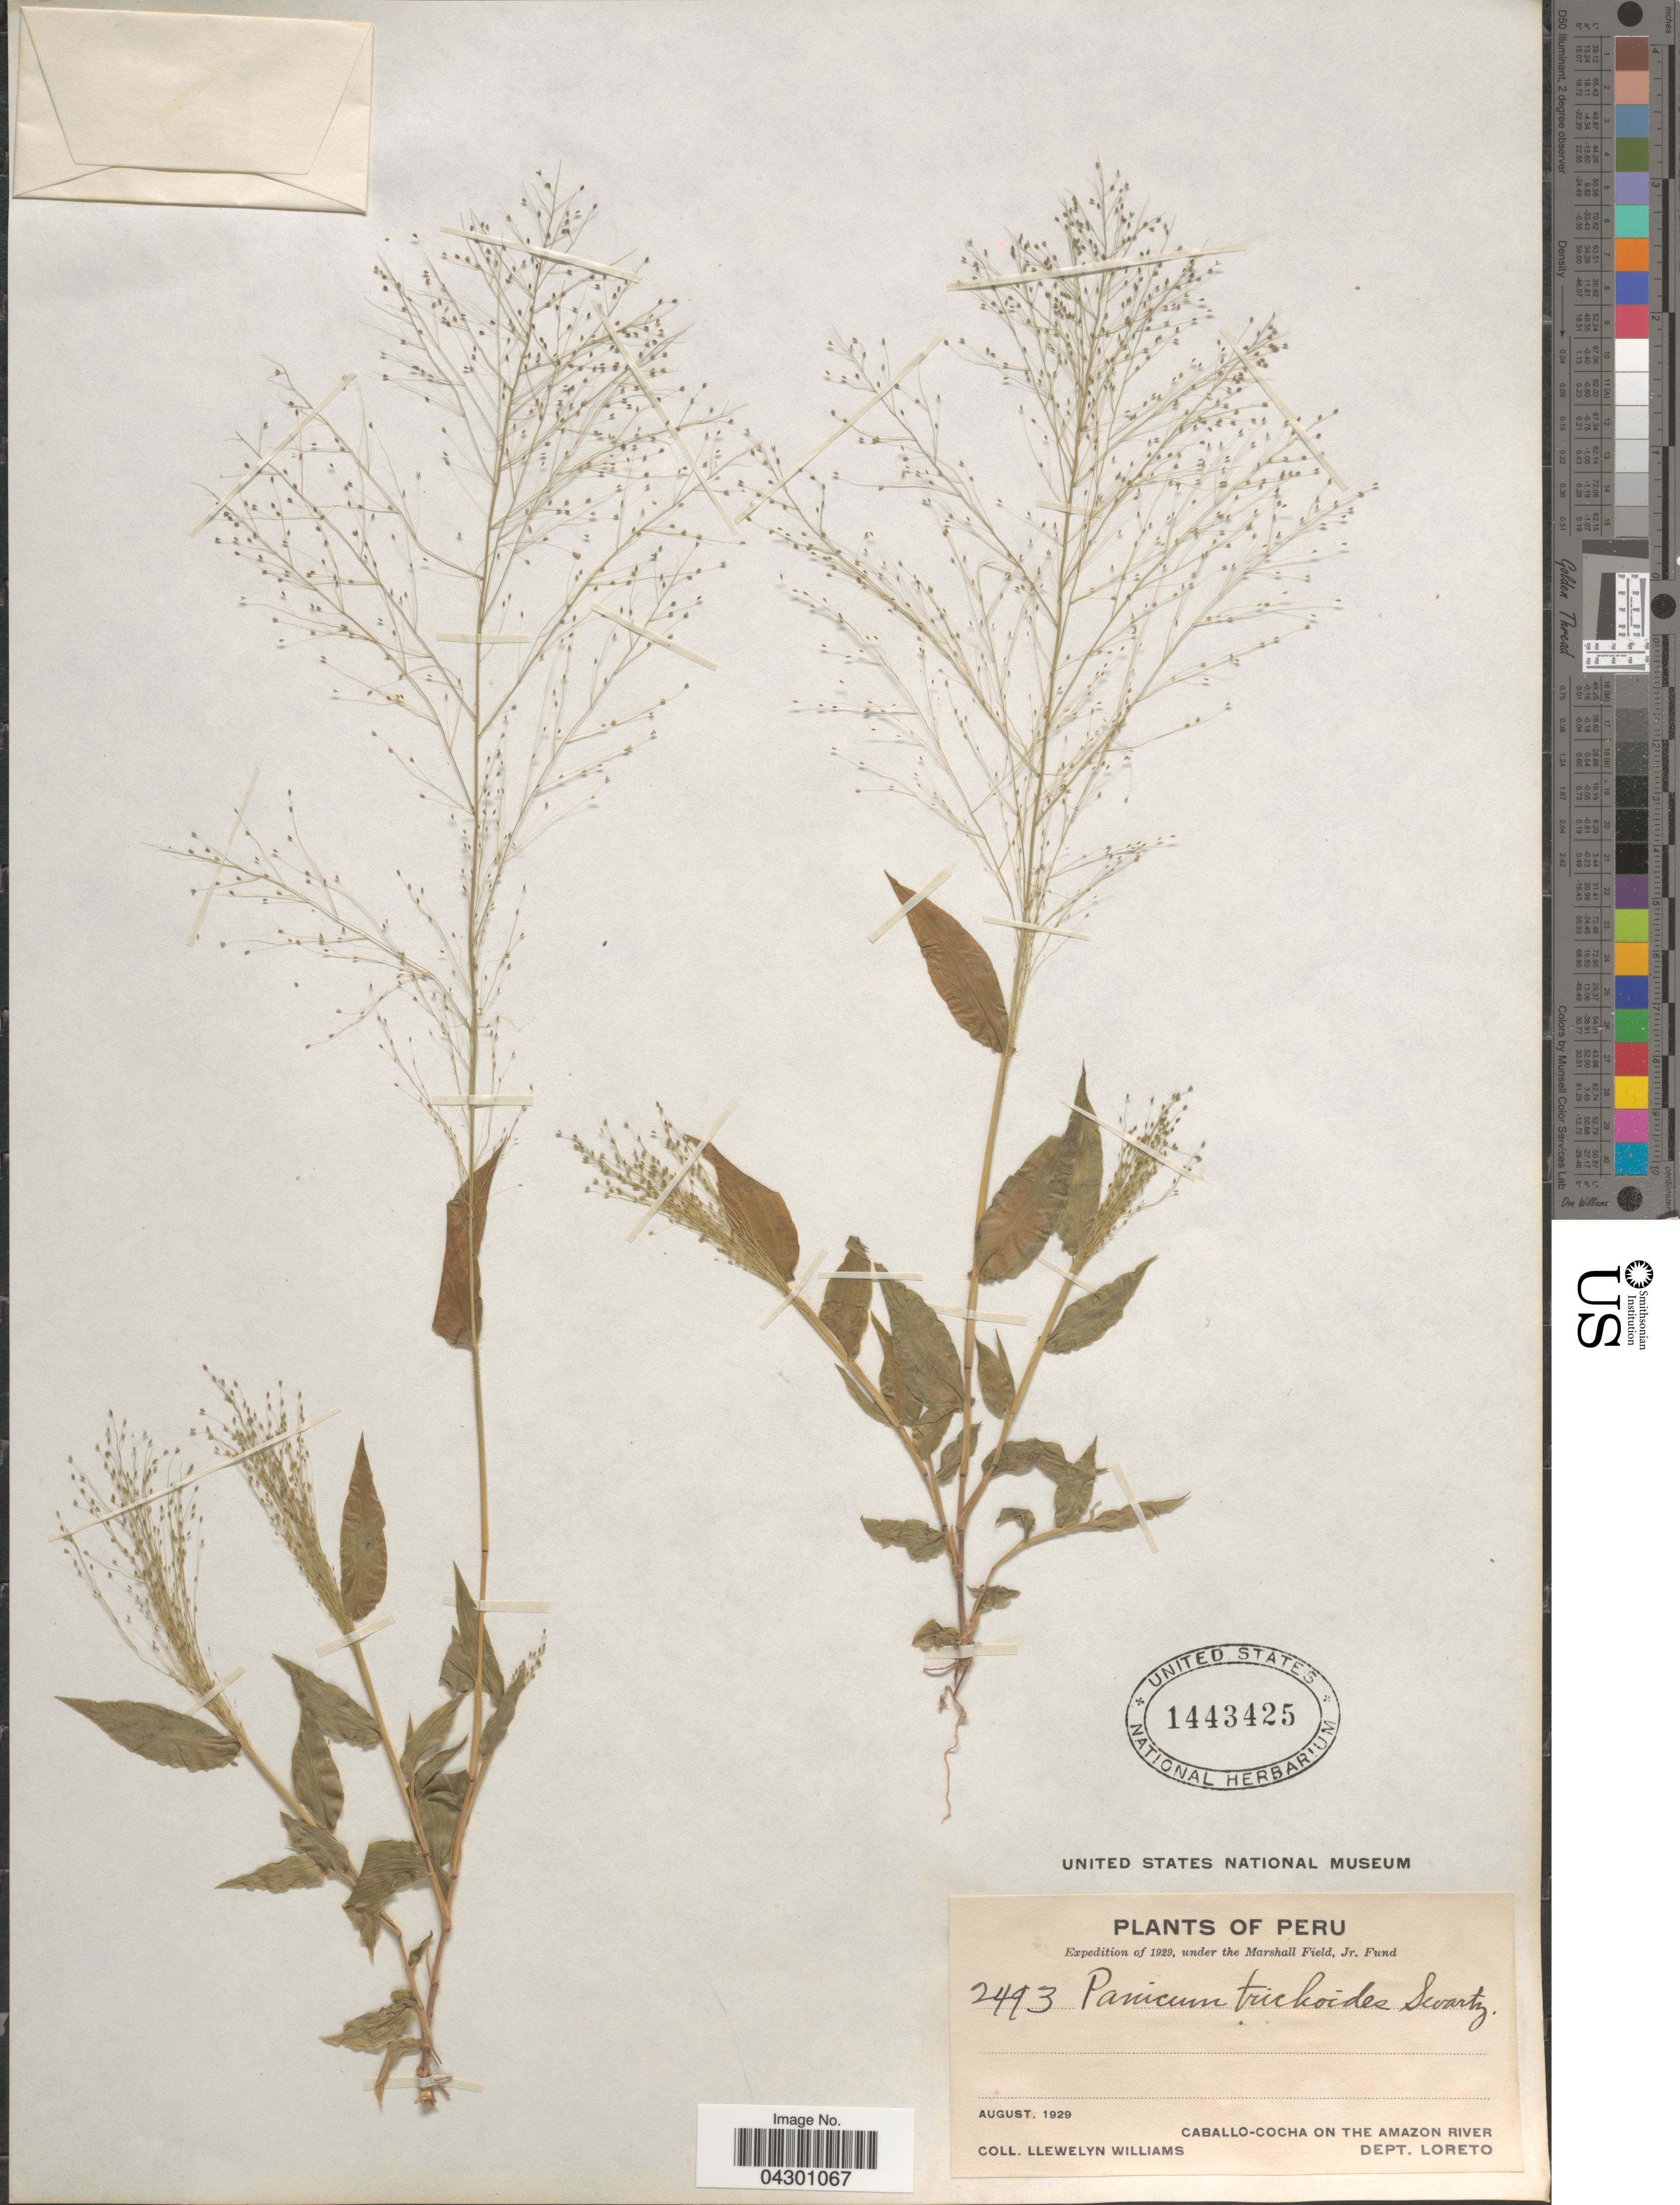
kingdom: Plantae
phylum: Tracheophyta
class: Liliopsida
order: Poales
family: Poaceae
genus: Panicum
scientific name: Panicum trichoides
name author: Sw.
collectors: Ll. Williams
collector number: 2493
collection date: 1929-08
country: Peru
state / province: Loreto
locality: Expedition of 1929. Caballo-Cocha on the Amazon River. Dept. Loreto.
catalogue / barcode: US 1443425